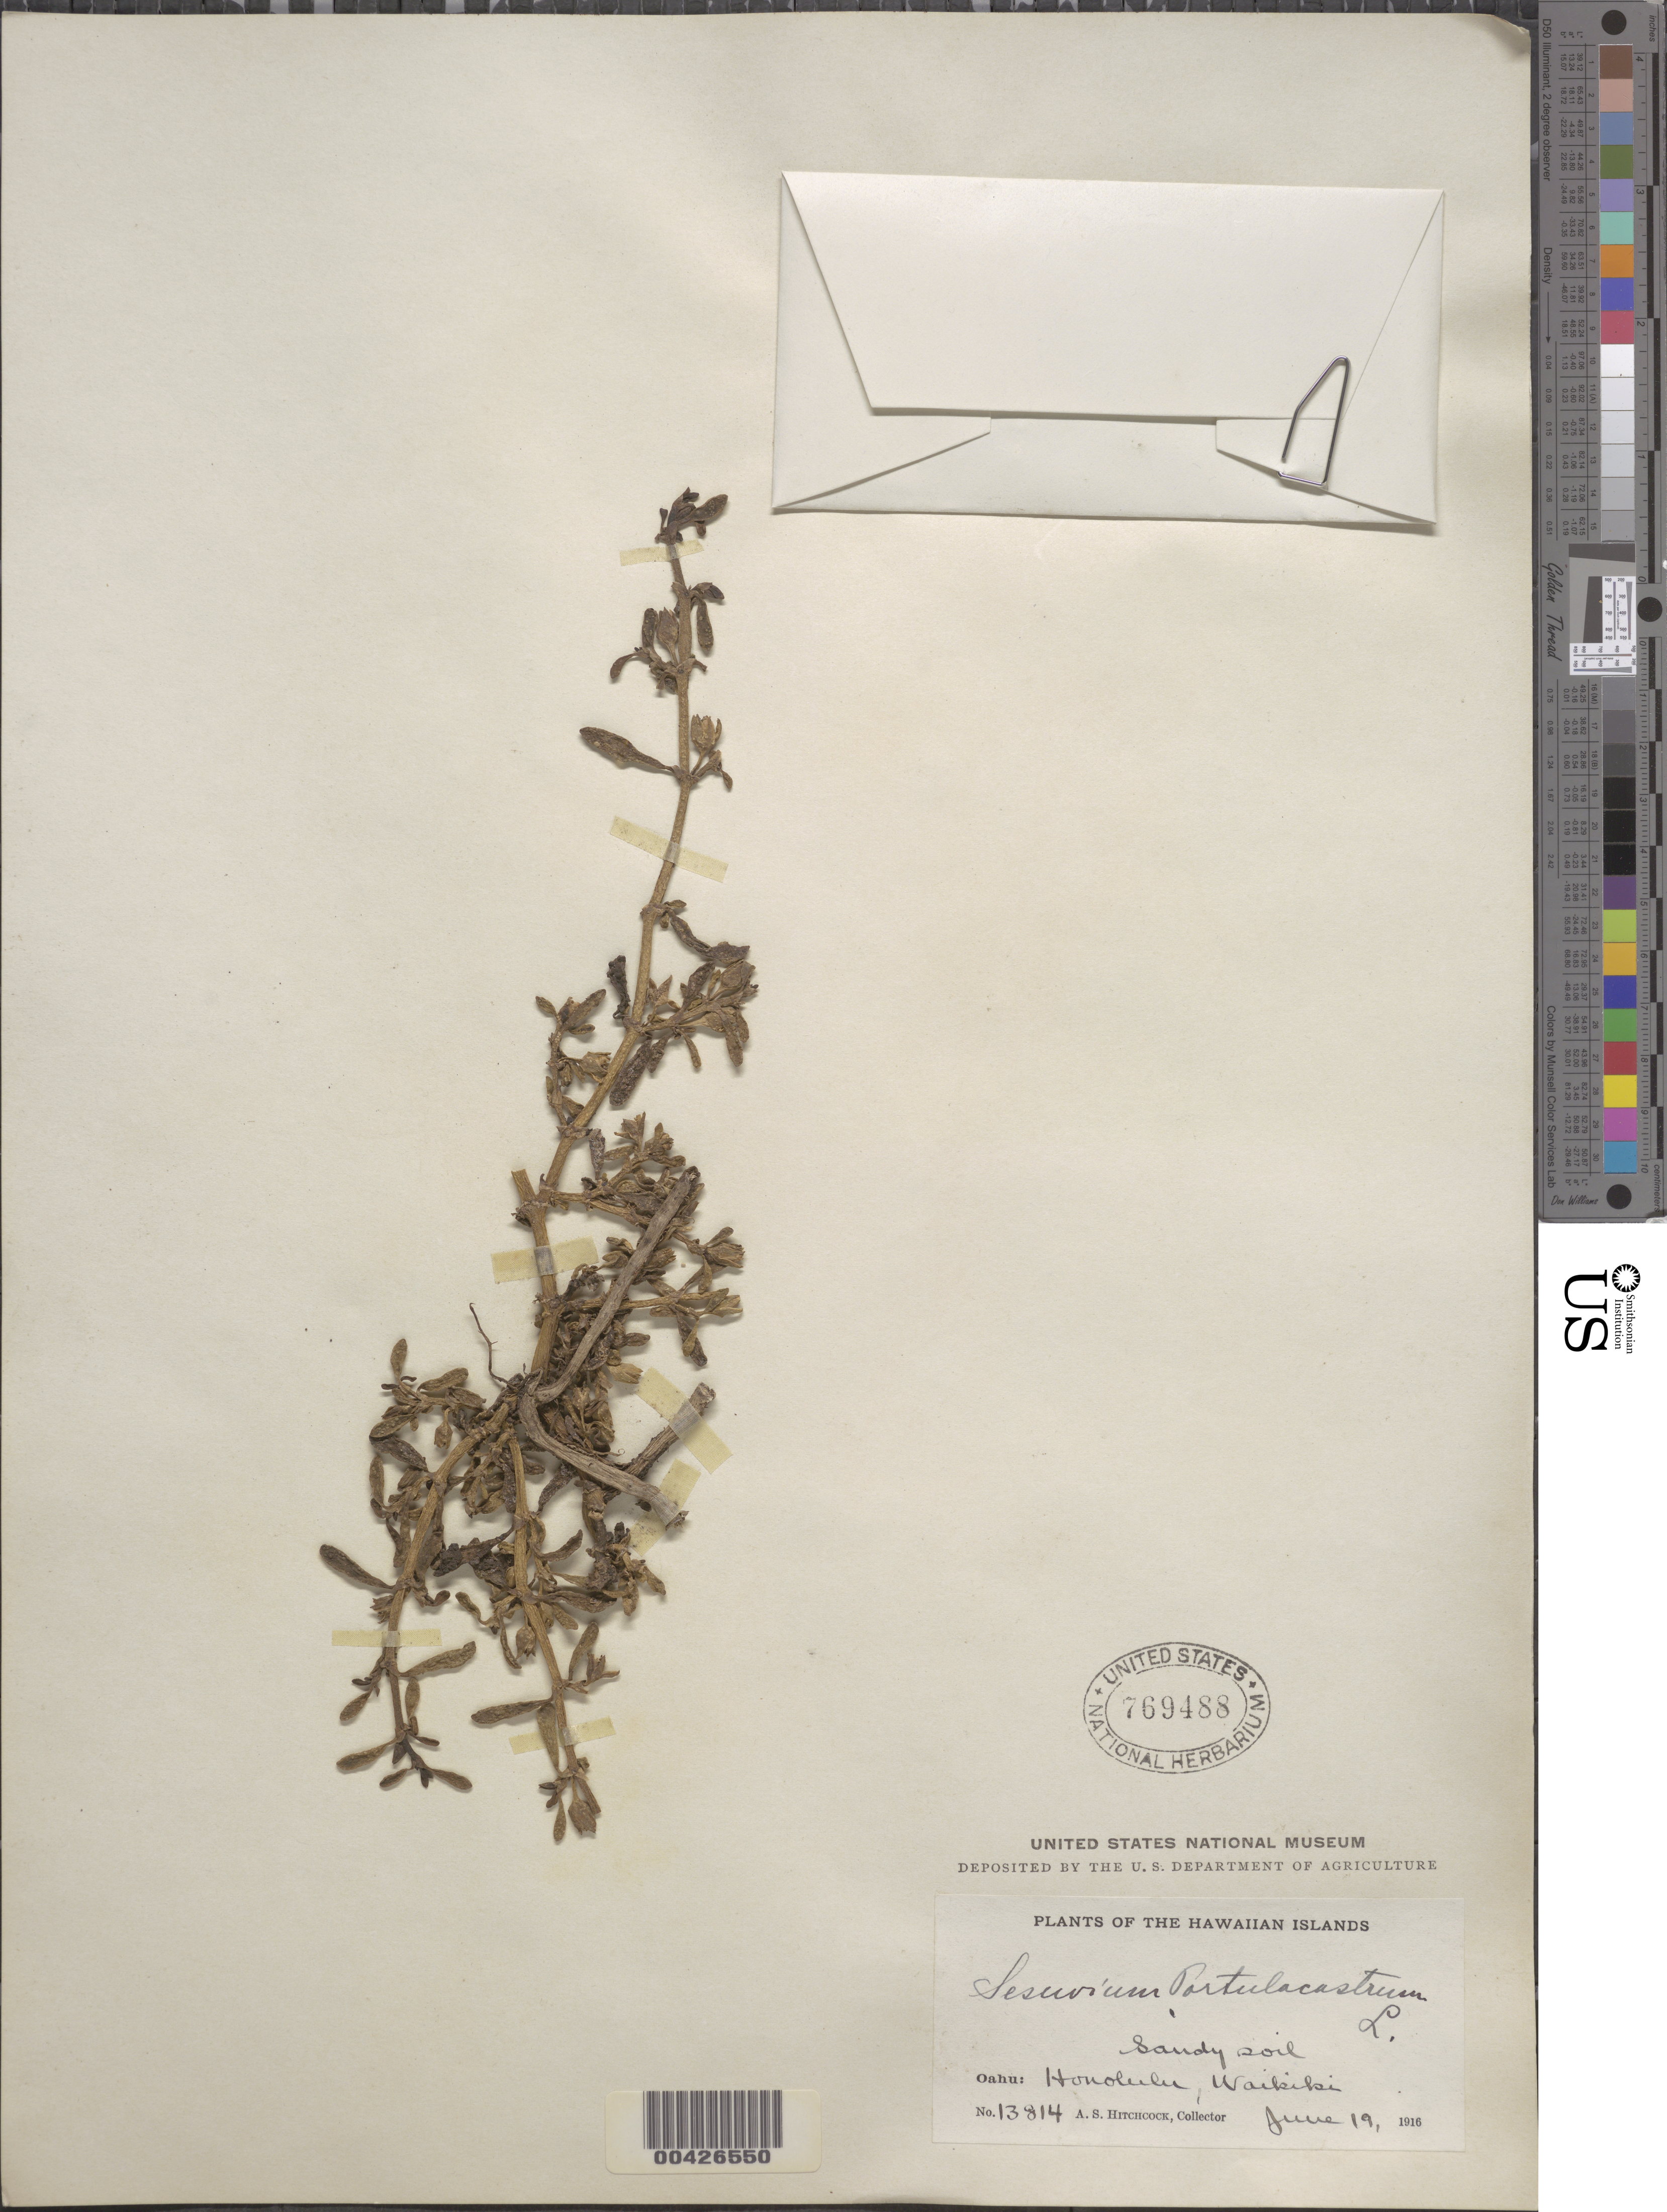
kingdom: Plantae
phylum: Tracheophyta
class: Magnoliopsida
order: Caryophyllales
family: Aizoaceae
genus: Sesuvium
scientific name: Sesuvium portulacastrum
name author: (L.) L.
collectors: A. S. Hitchcock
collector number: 13814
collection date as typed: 19 Jun 1916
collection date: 1916-06-19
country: United States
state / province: Hawaii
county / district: Honolulu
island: Oahu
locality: Oahu: Honolulu, Waikiki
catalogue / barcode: US 769488